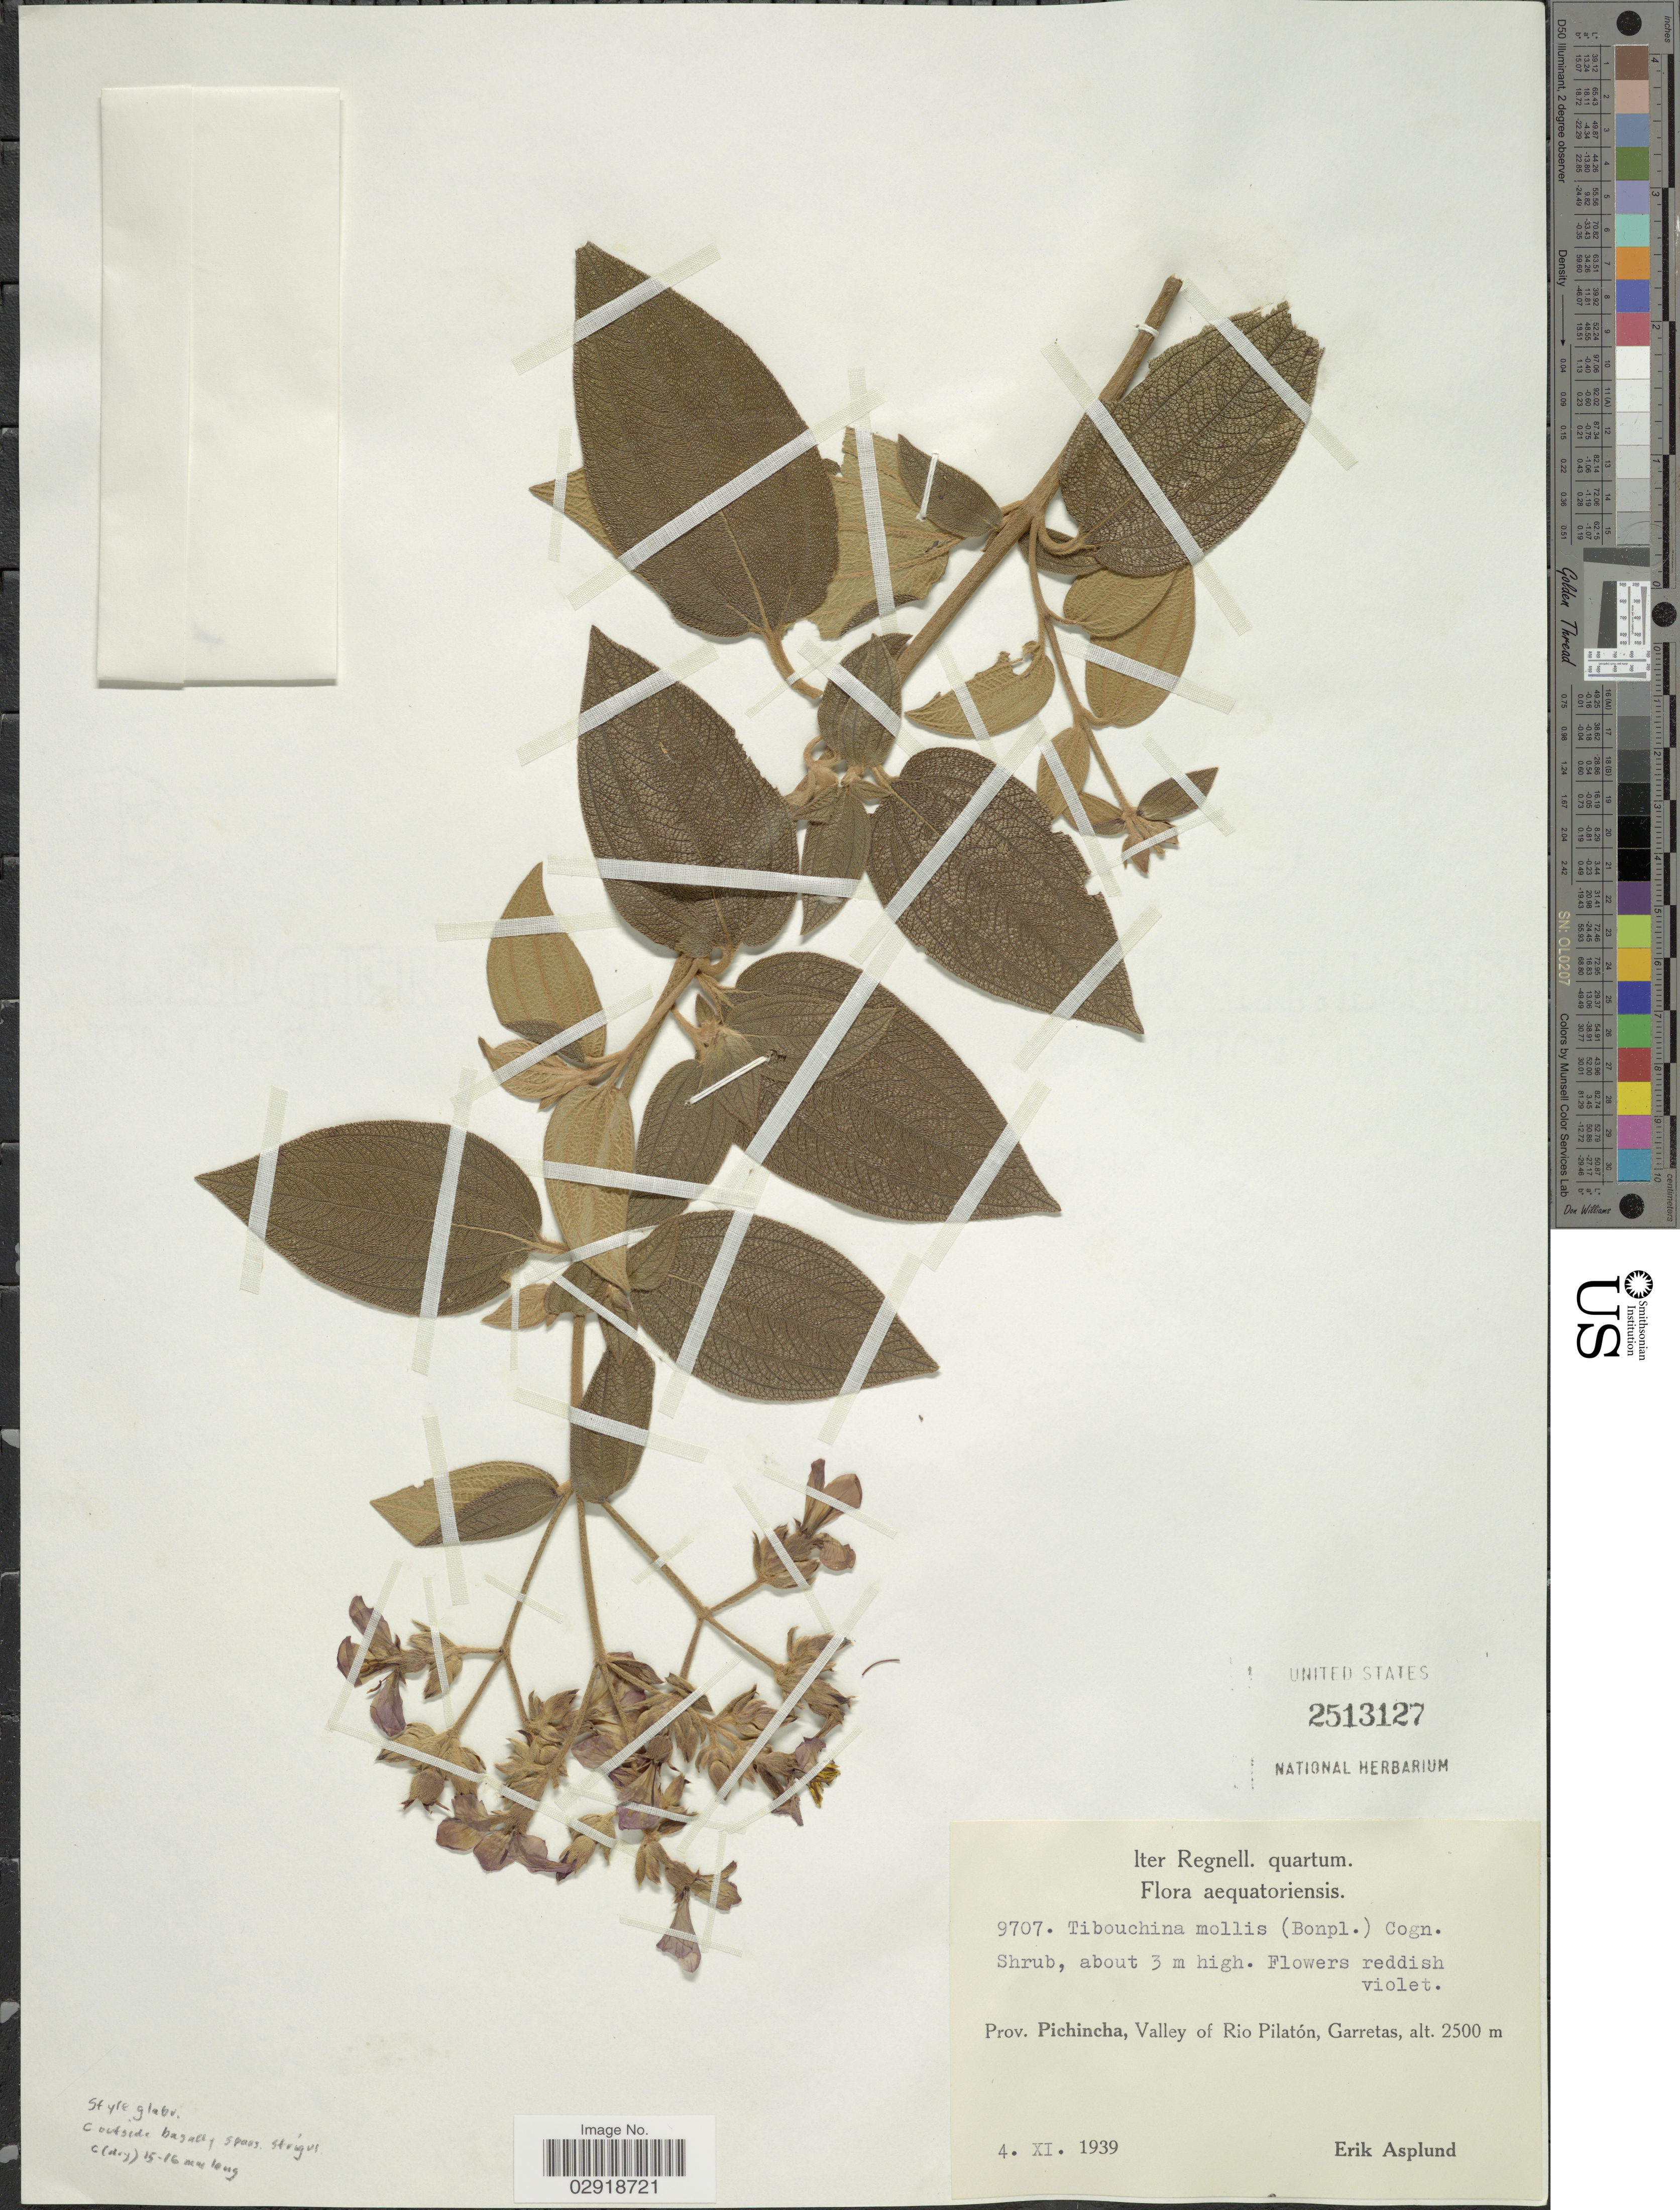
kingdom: Plantae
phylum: Tracheophyta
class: Magnoliopsida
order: Myrtales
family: Melastomataceae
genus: Chaetogastra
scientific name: Chaetogastra mollis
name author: (Bonpl.) DC.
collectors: E. Asplund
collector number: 9707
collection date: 1939-11-04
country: Ecuador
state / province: Pichincha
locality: Valley of Rio Pilatón, Garretas.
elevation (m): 2500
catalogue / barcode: US 2513127